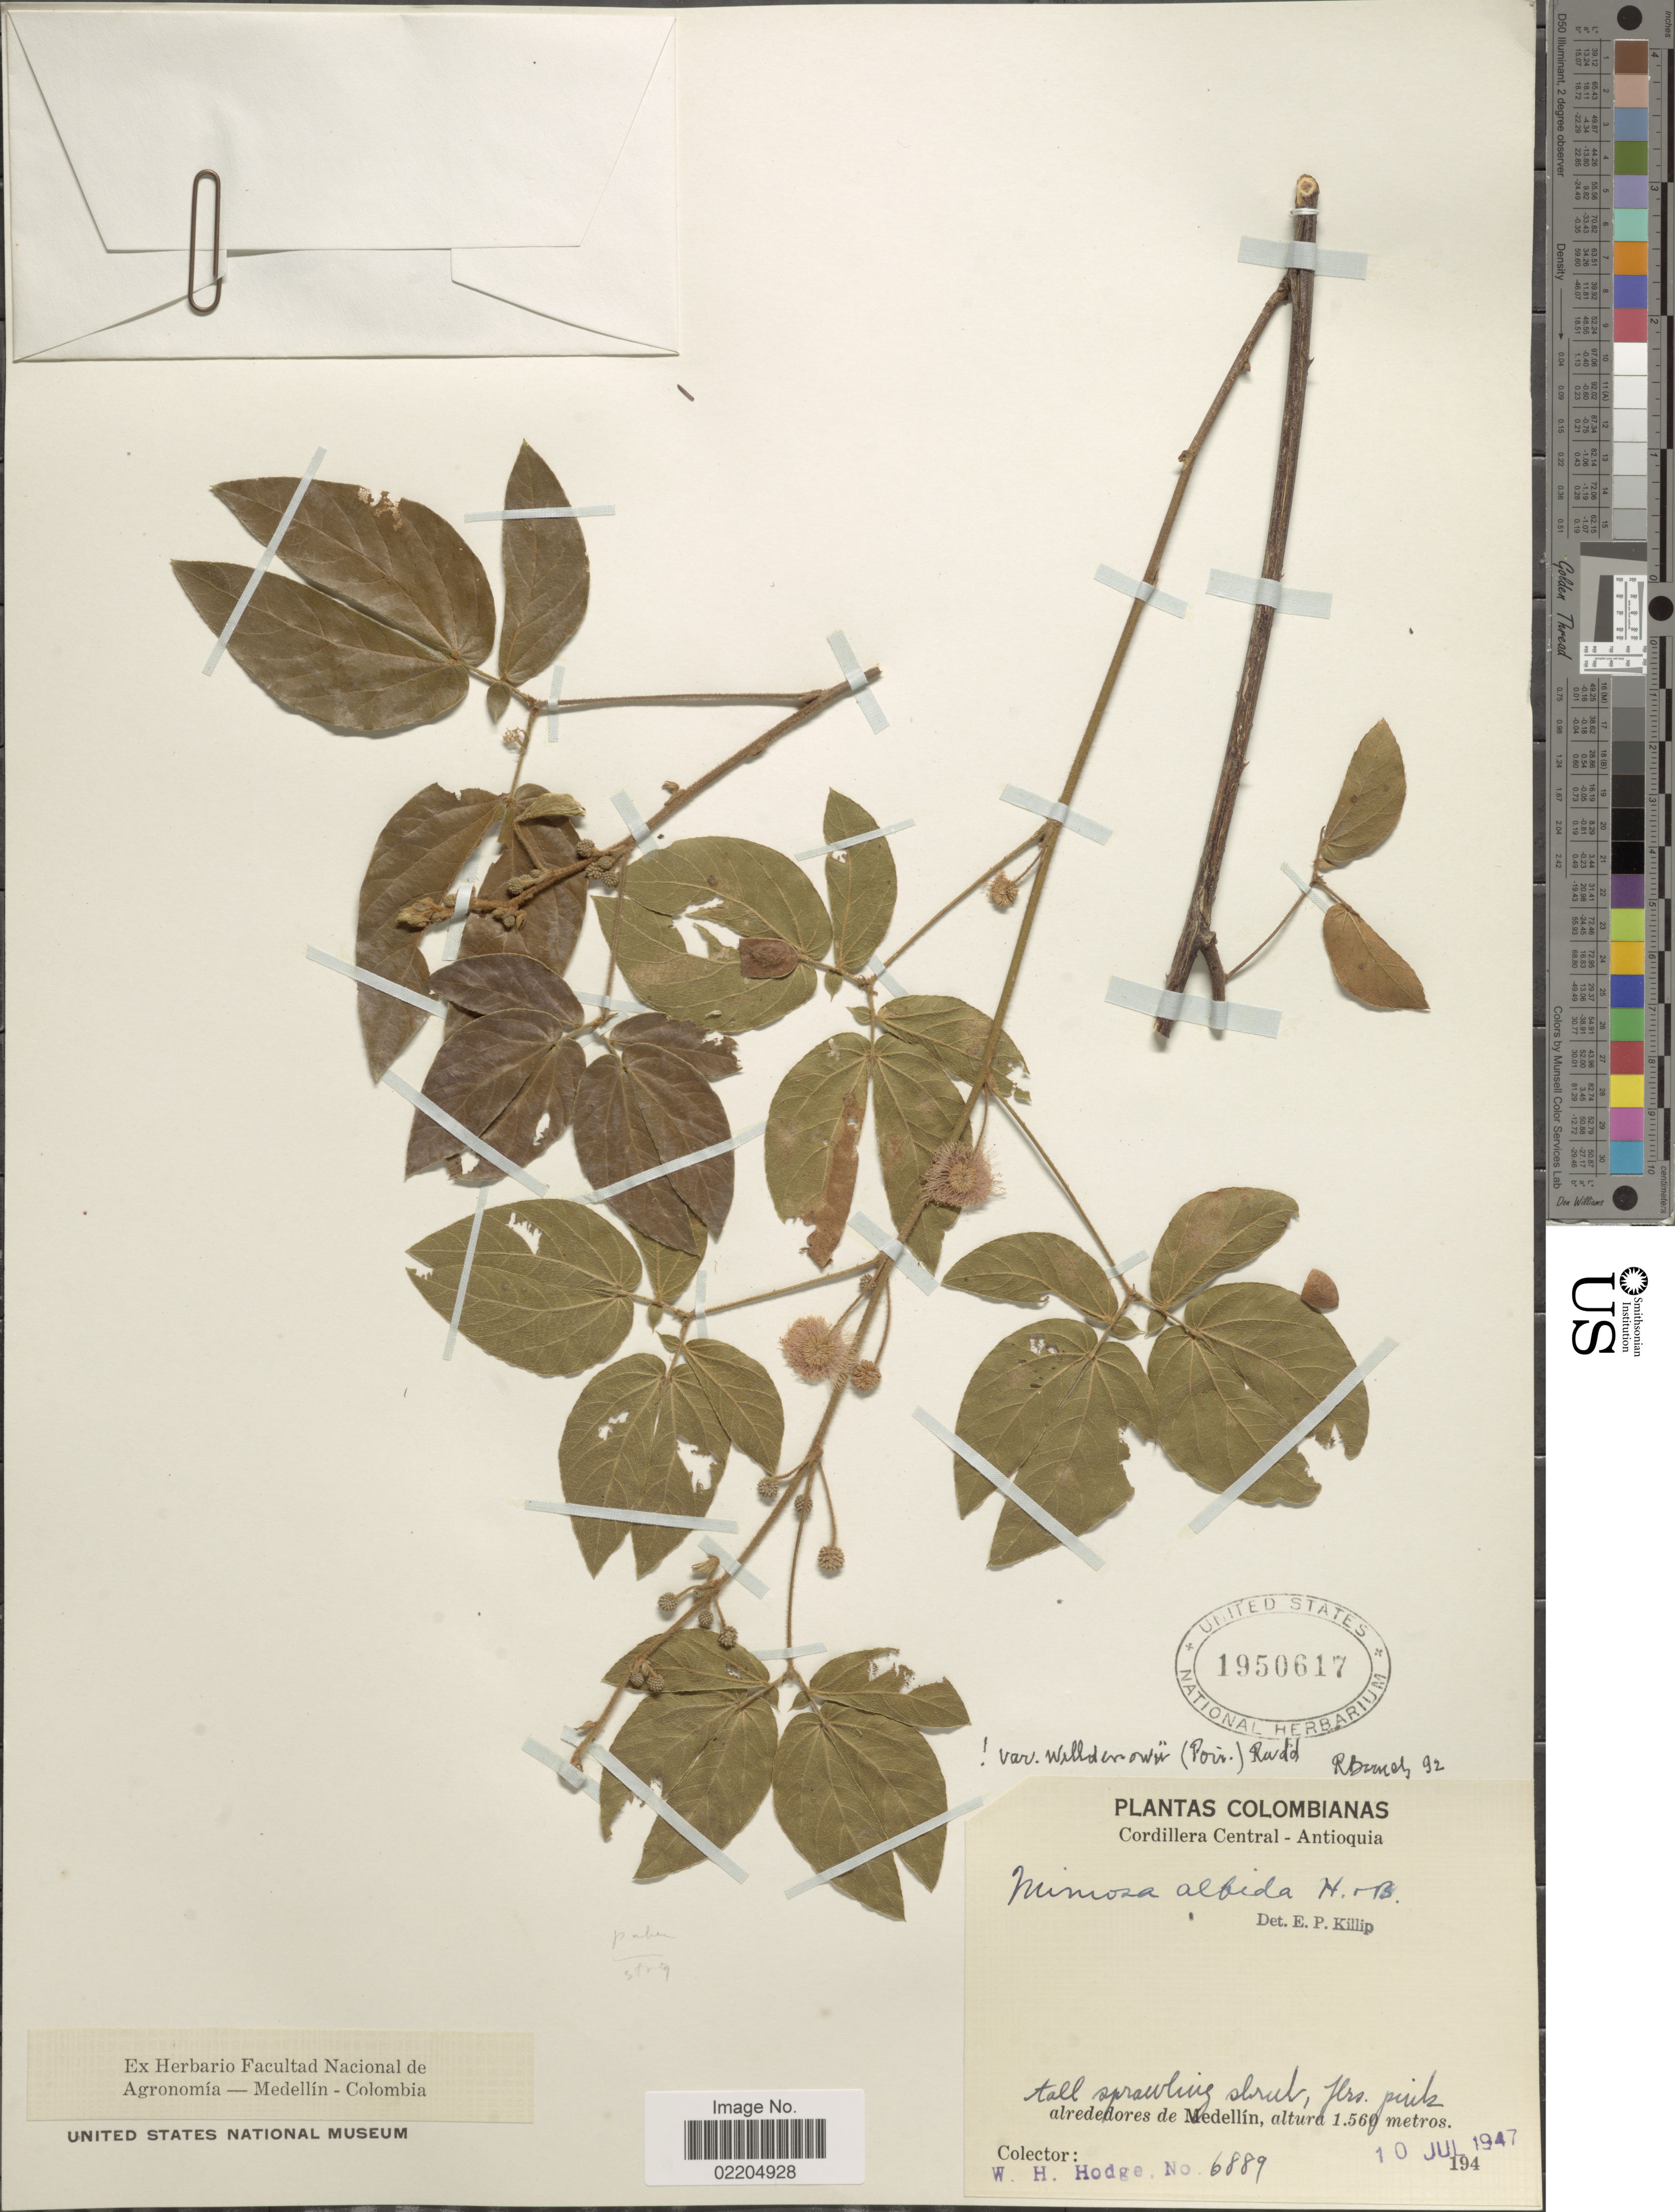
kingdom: Plantae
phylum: Tracheophyta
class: Magnoliopsida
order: Fabales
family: Fabaceae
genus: Mimosa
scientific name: Mimosa albida var. willdenowii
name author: (Poir.) Rudd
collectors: W. Hodge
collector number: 6889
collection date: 1947-07-10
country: Colombia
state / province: Antioquia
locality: Cordillera Central, alrededores de Medellin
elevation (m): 1560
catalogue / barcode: US 1950617